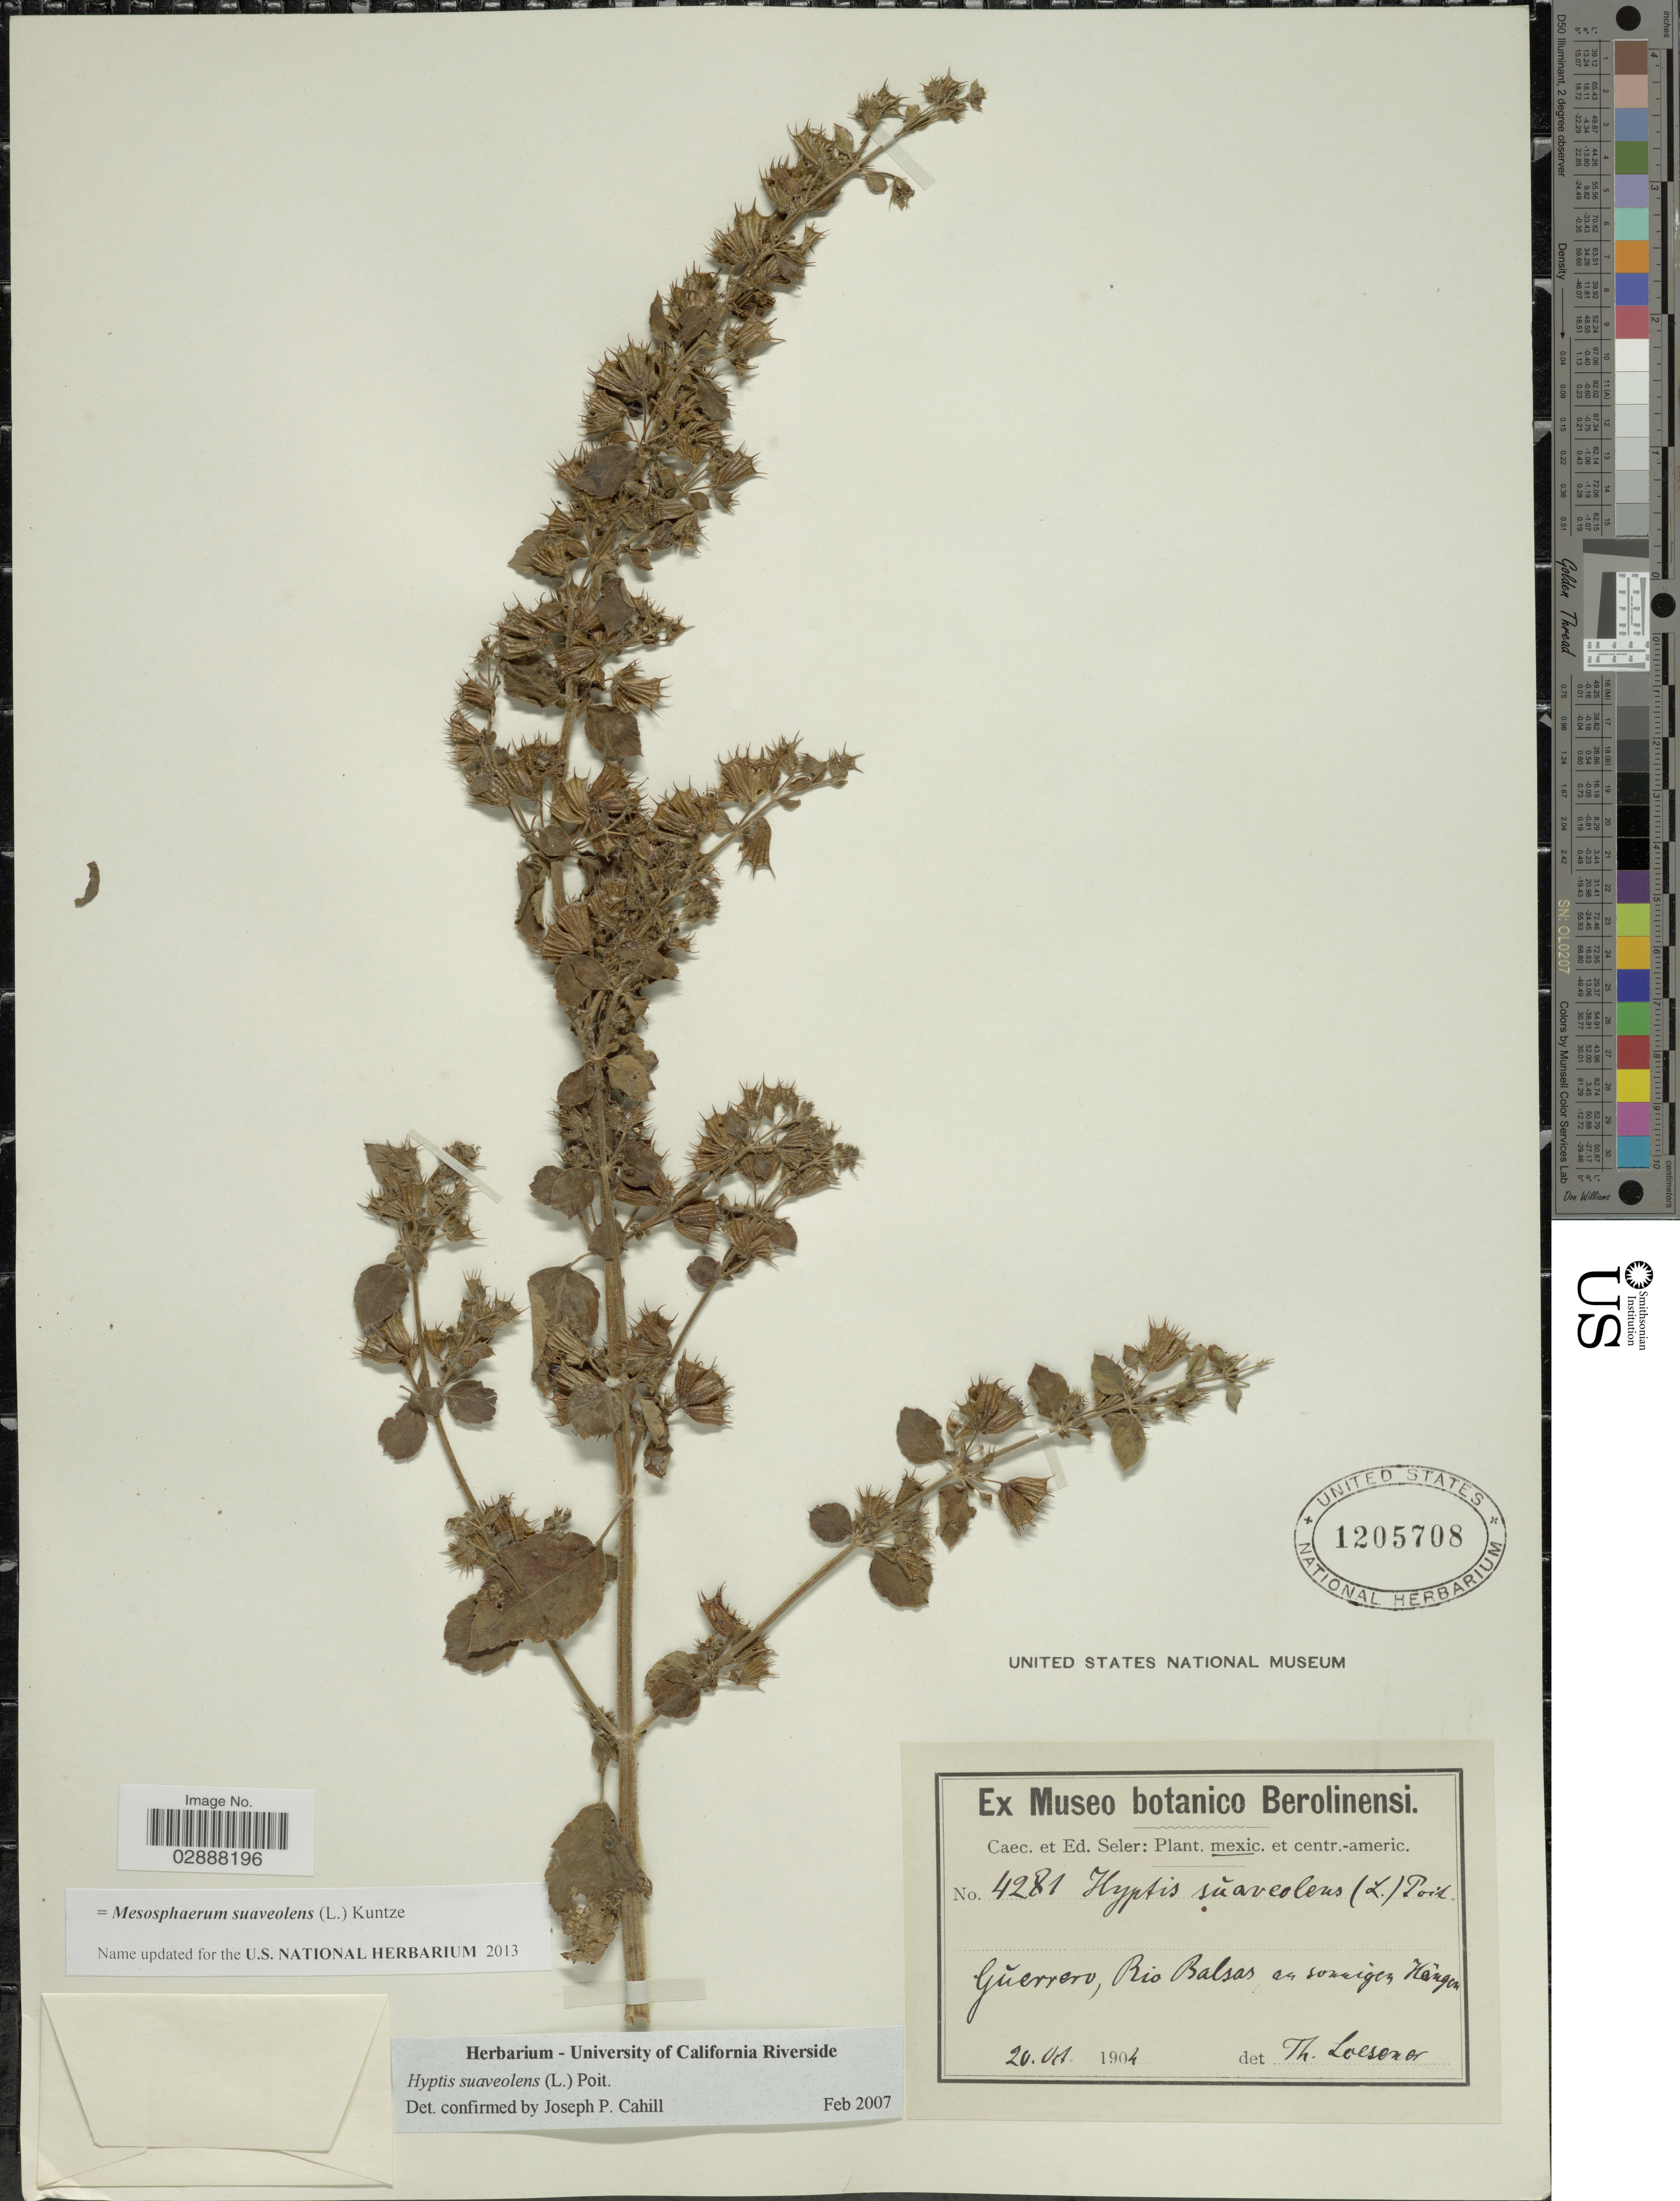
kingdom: Plantae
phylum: Tracheophyta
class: Magnoliopsida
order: Lamiales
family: Lamiaceae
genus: Mesosphaerum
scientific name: Mesosphaerum suaveolens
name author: (L.) Kuntze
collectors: ex Caec. et Ed Seler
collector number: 4281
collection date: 1904-10-20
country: Mexico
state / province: Guerrero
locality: Rio Balsa, au sonniges Hänges.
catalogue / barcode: US 1205708